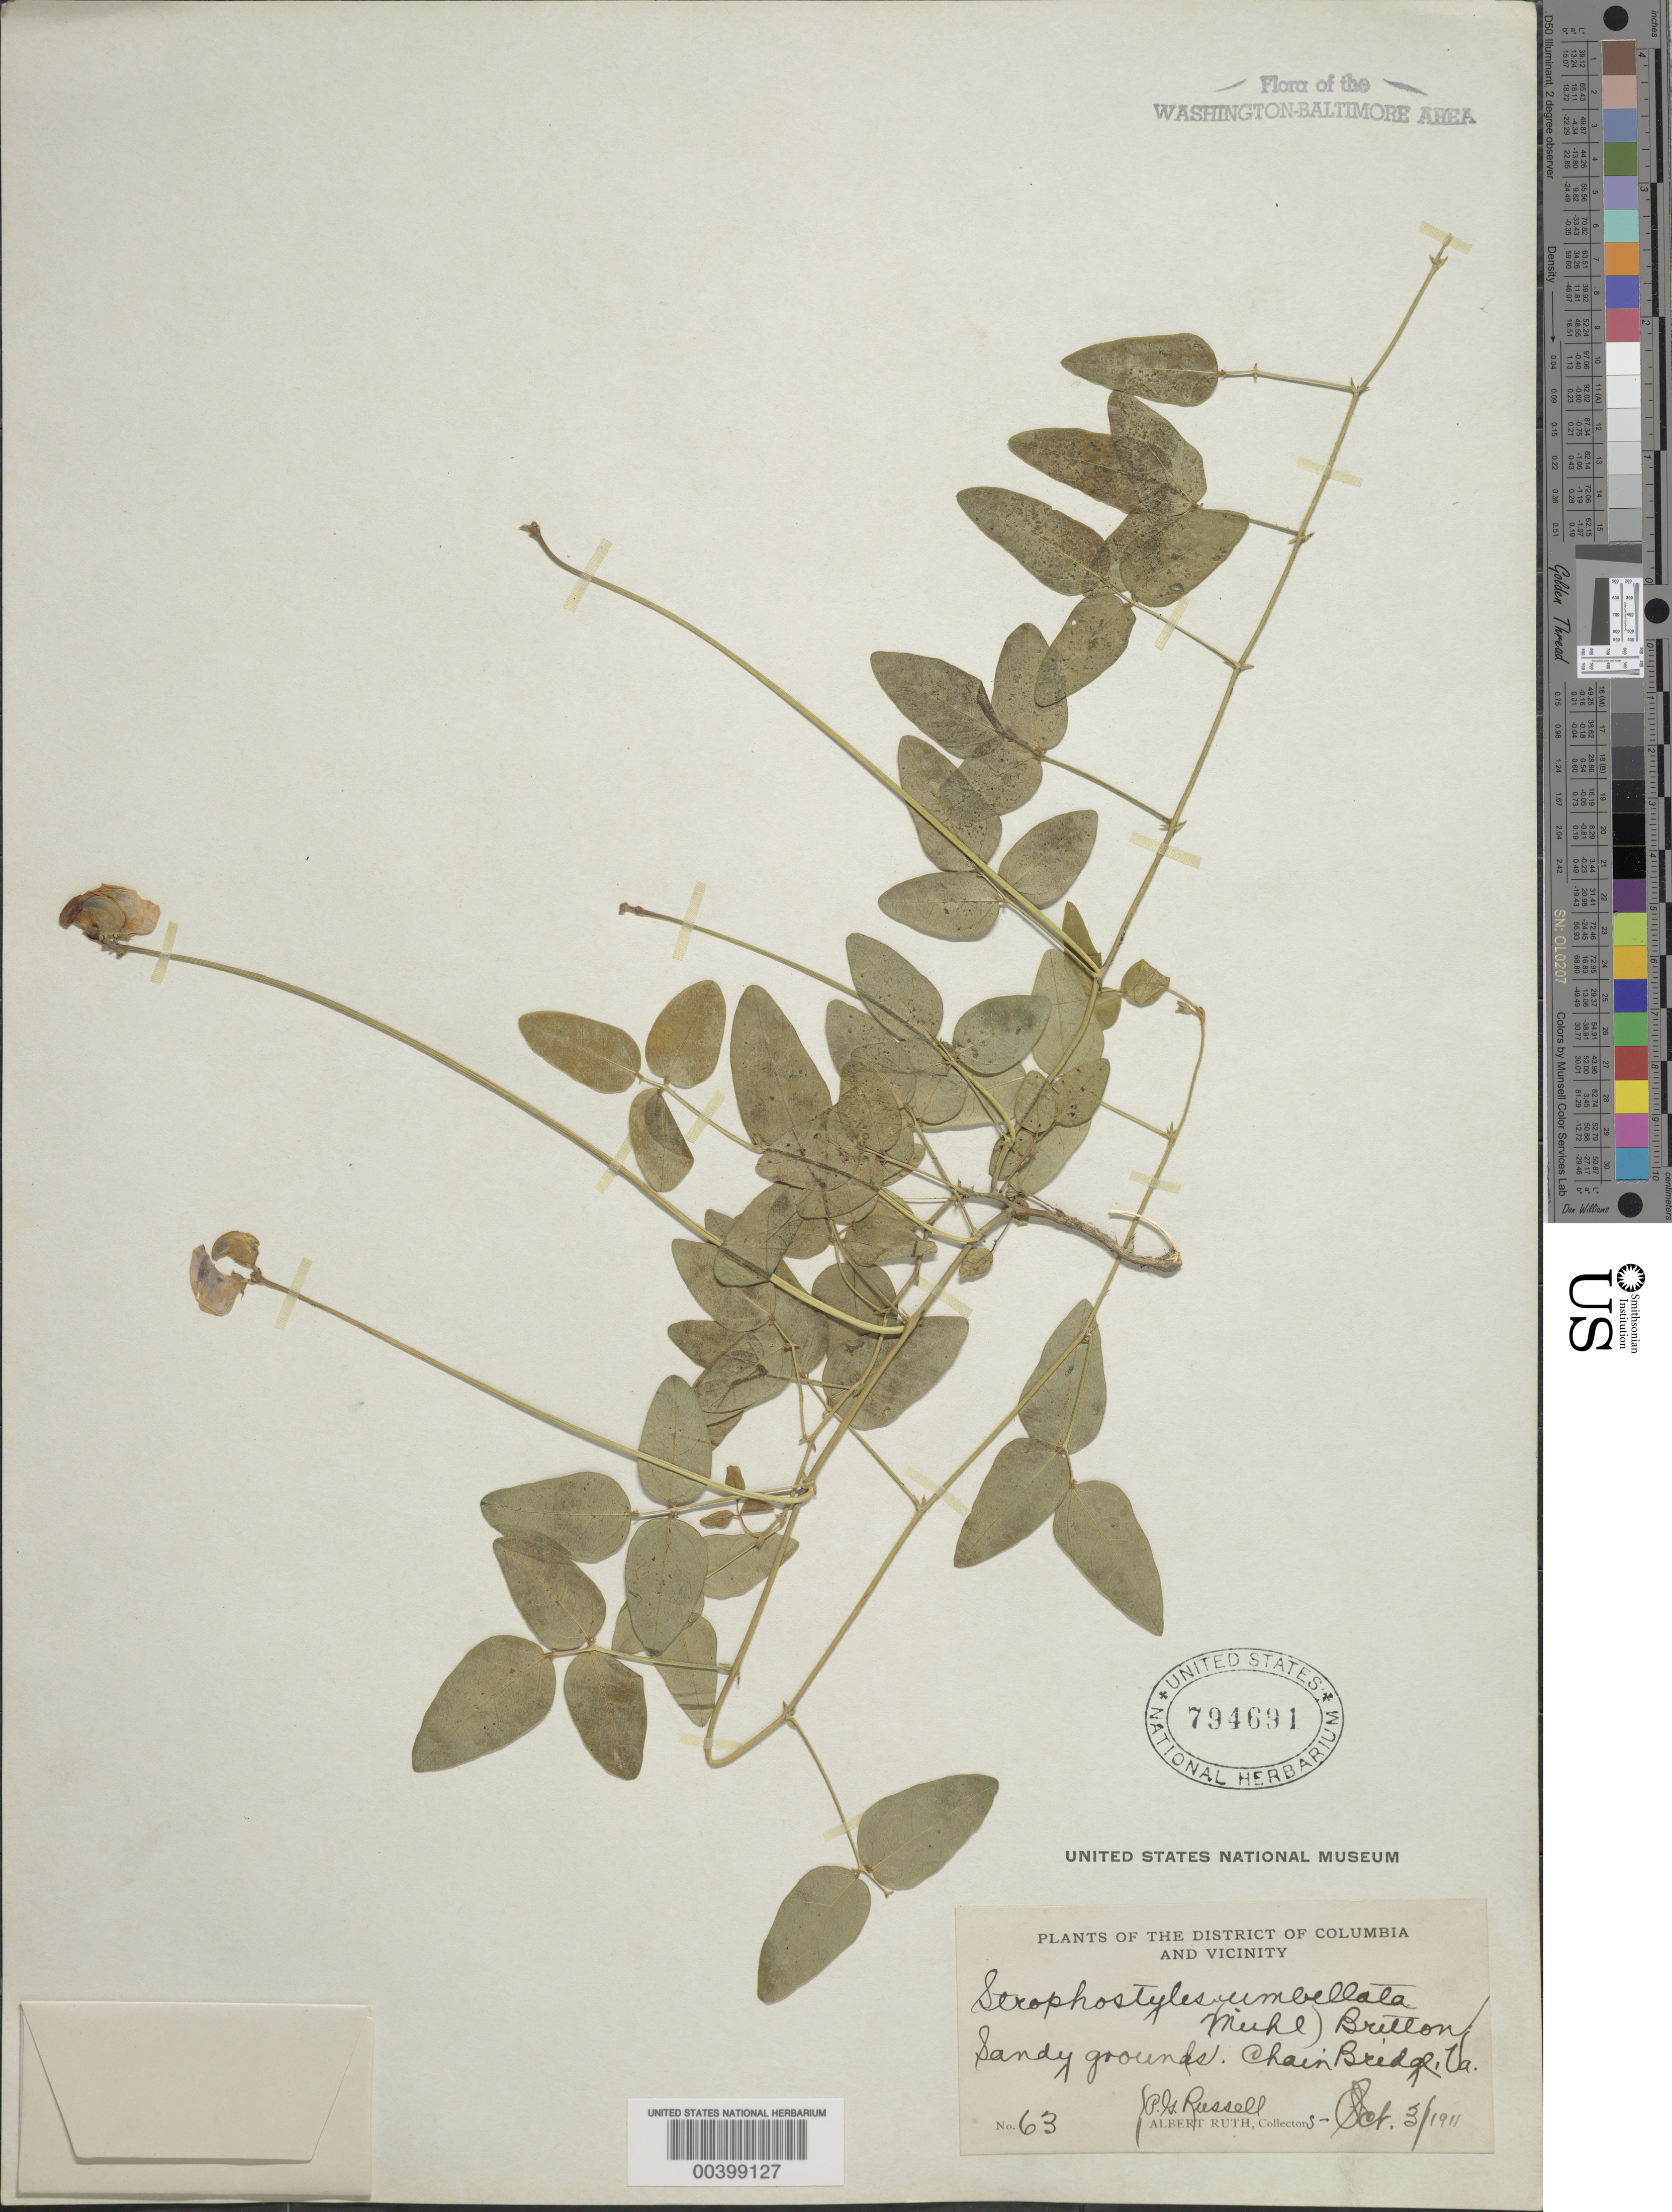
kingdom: Plantae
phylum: Tracheophyta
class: Magnoliopsida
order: Fabales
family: Fabaceae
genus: Strophostyles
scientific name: Strophostyles umbellata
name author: (Muhl. ex Willd.) Britton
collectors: P. G. Russell & A. Ruth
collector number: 63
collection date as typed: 03 Oct 1911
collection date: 1911-10-03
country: United States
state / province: Virginia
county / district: Fairfax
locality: Chain Bridge C. and O. Canal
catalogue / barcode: US 794691